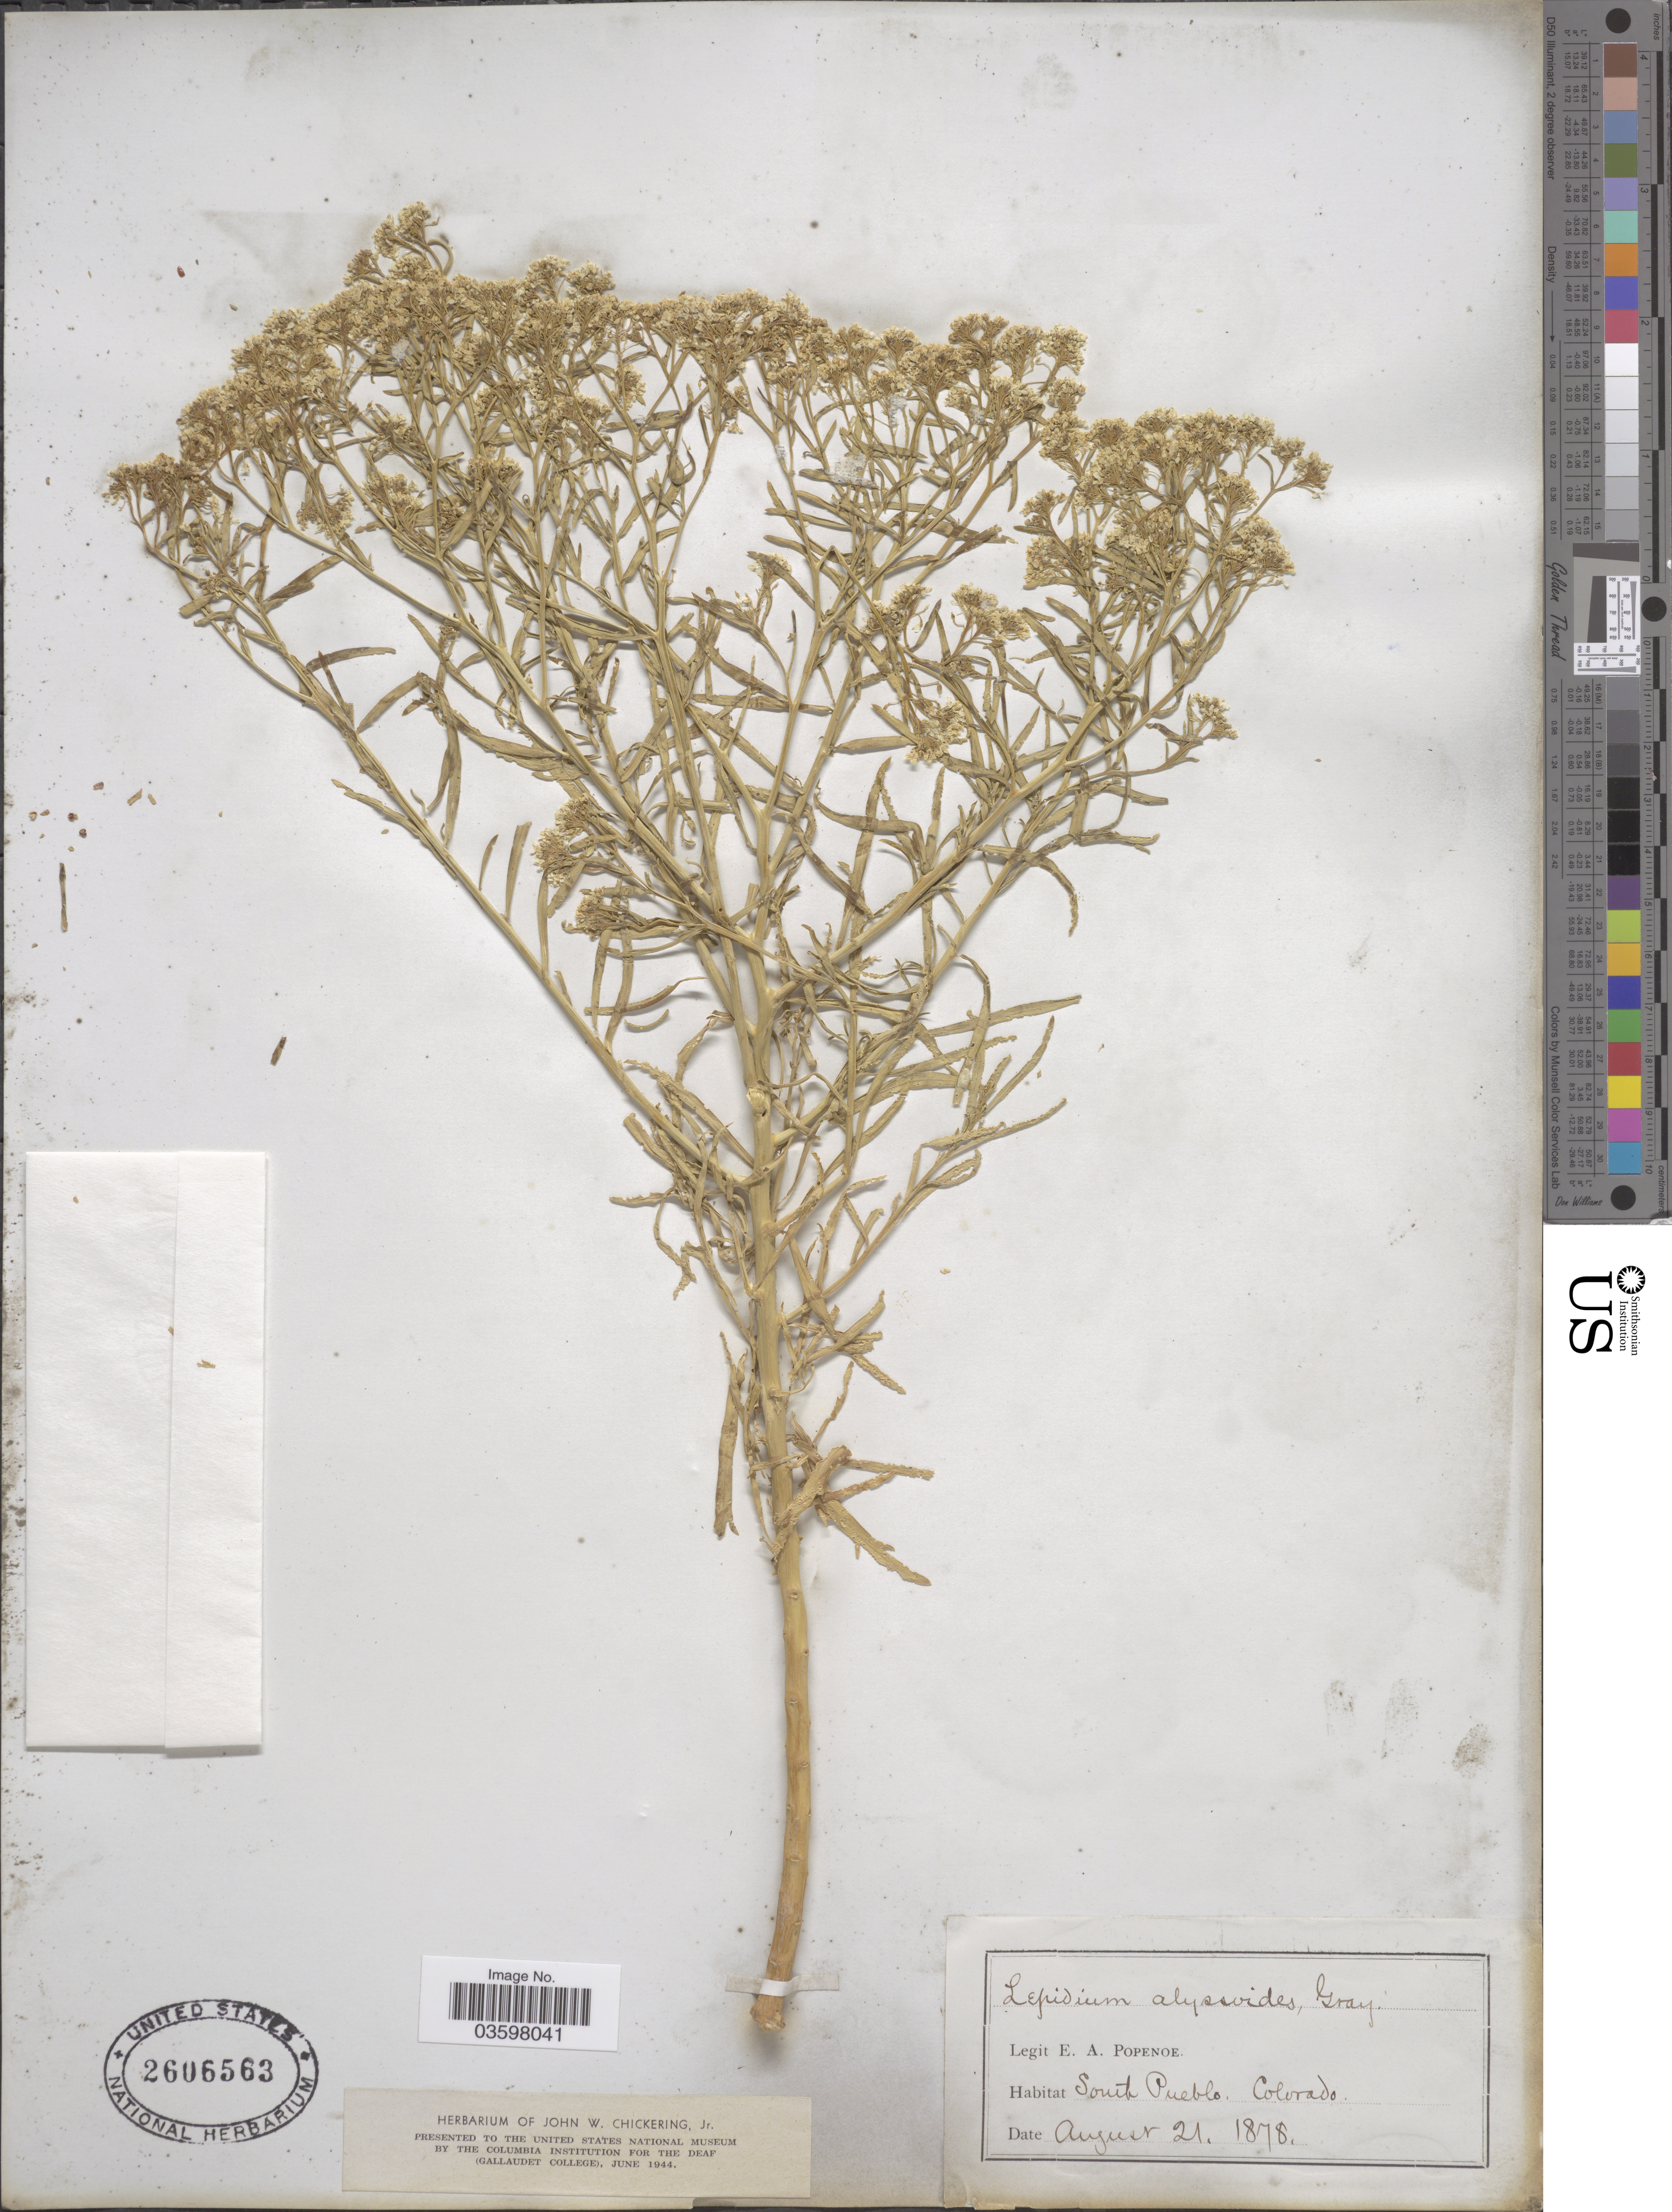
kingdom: Plantae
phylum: Tracheophyta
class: Magnoliopsida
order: Brassicales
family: Brassicaceae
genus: Lepidium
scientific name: Lepidium alyssoides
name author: A. Gray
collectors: E. A. Popenoe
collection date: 1878-08-21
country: United States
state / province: Colorado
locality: South Pueblo.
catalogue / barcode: US 2606563